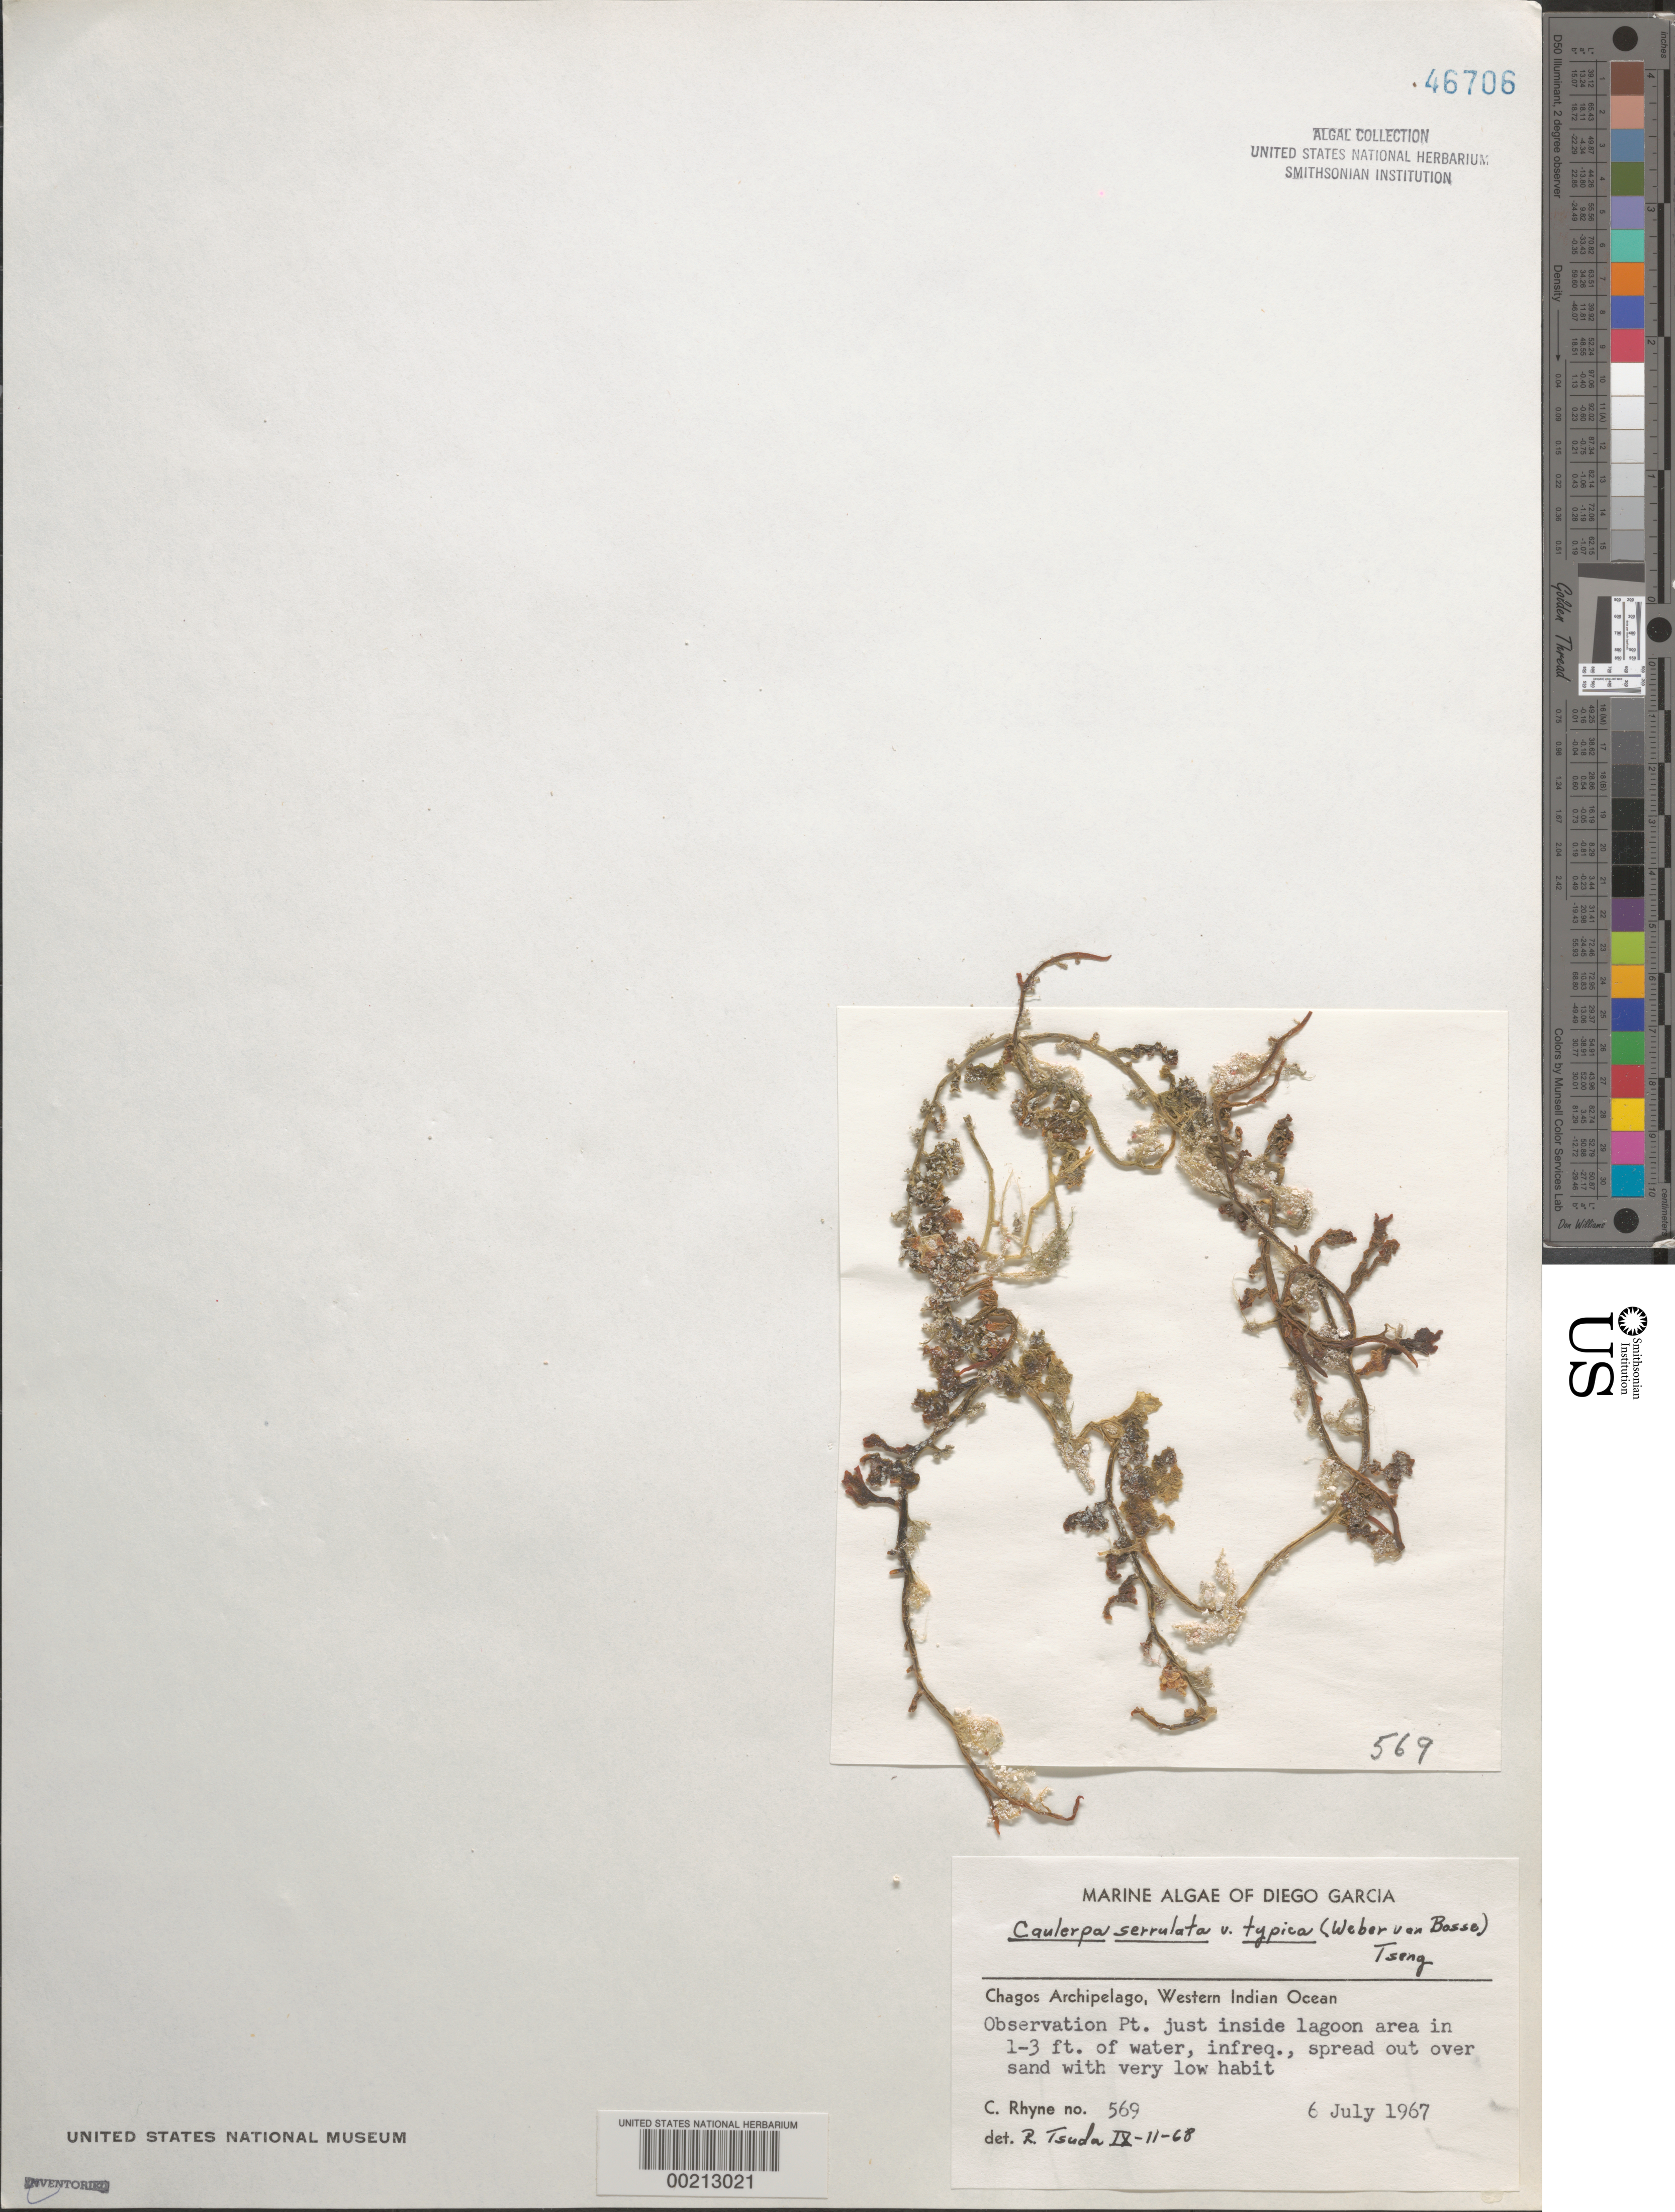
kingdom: Plantae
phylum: Chlorophyta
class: Ulvophyceae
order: Bryopsidales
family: Caulerpaceae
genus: Caulerpa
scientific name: Caulerpa serrulata var. typica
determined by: Tsuda, R. T.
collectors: C. Rhyne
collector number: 569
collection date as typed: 06 Jul 1967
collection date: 1967-07-06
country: British Indian Ocean Territory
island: Diego Garcia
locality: Observation Point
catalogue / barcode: US 46706